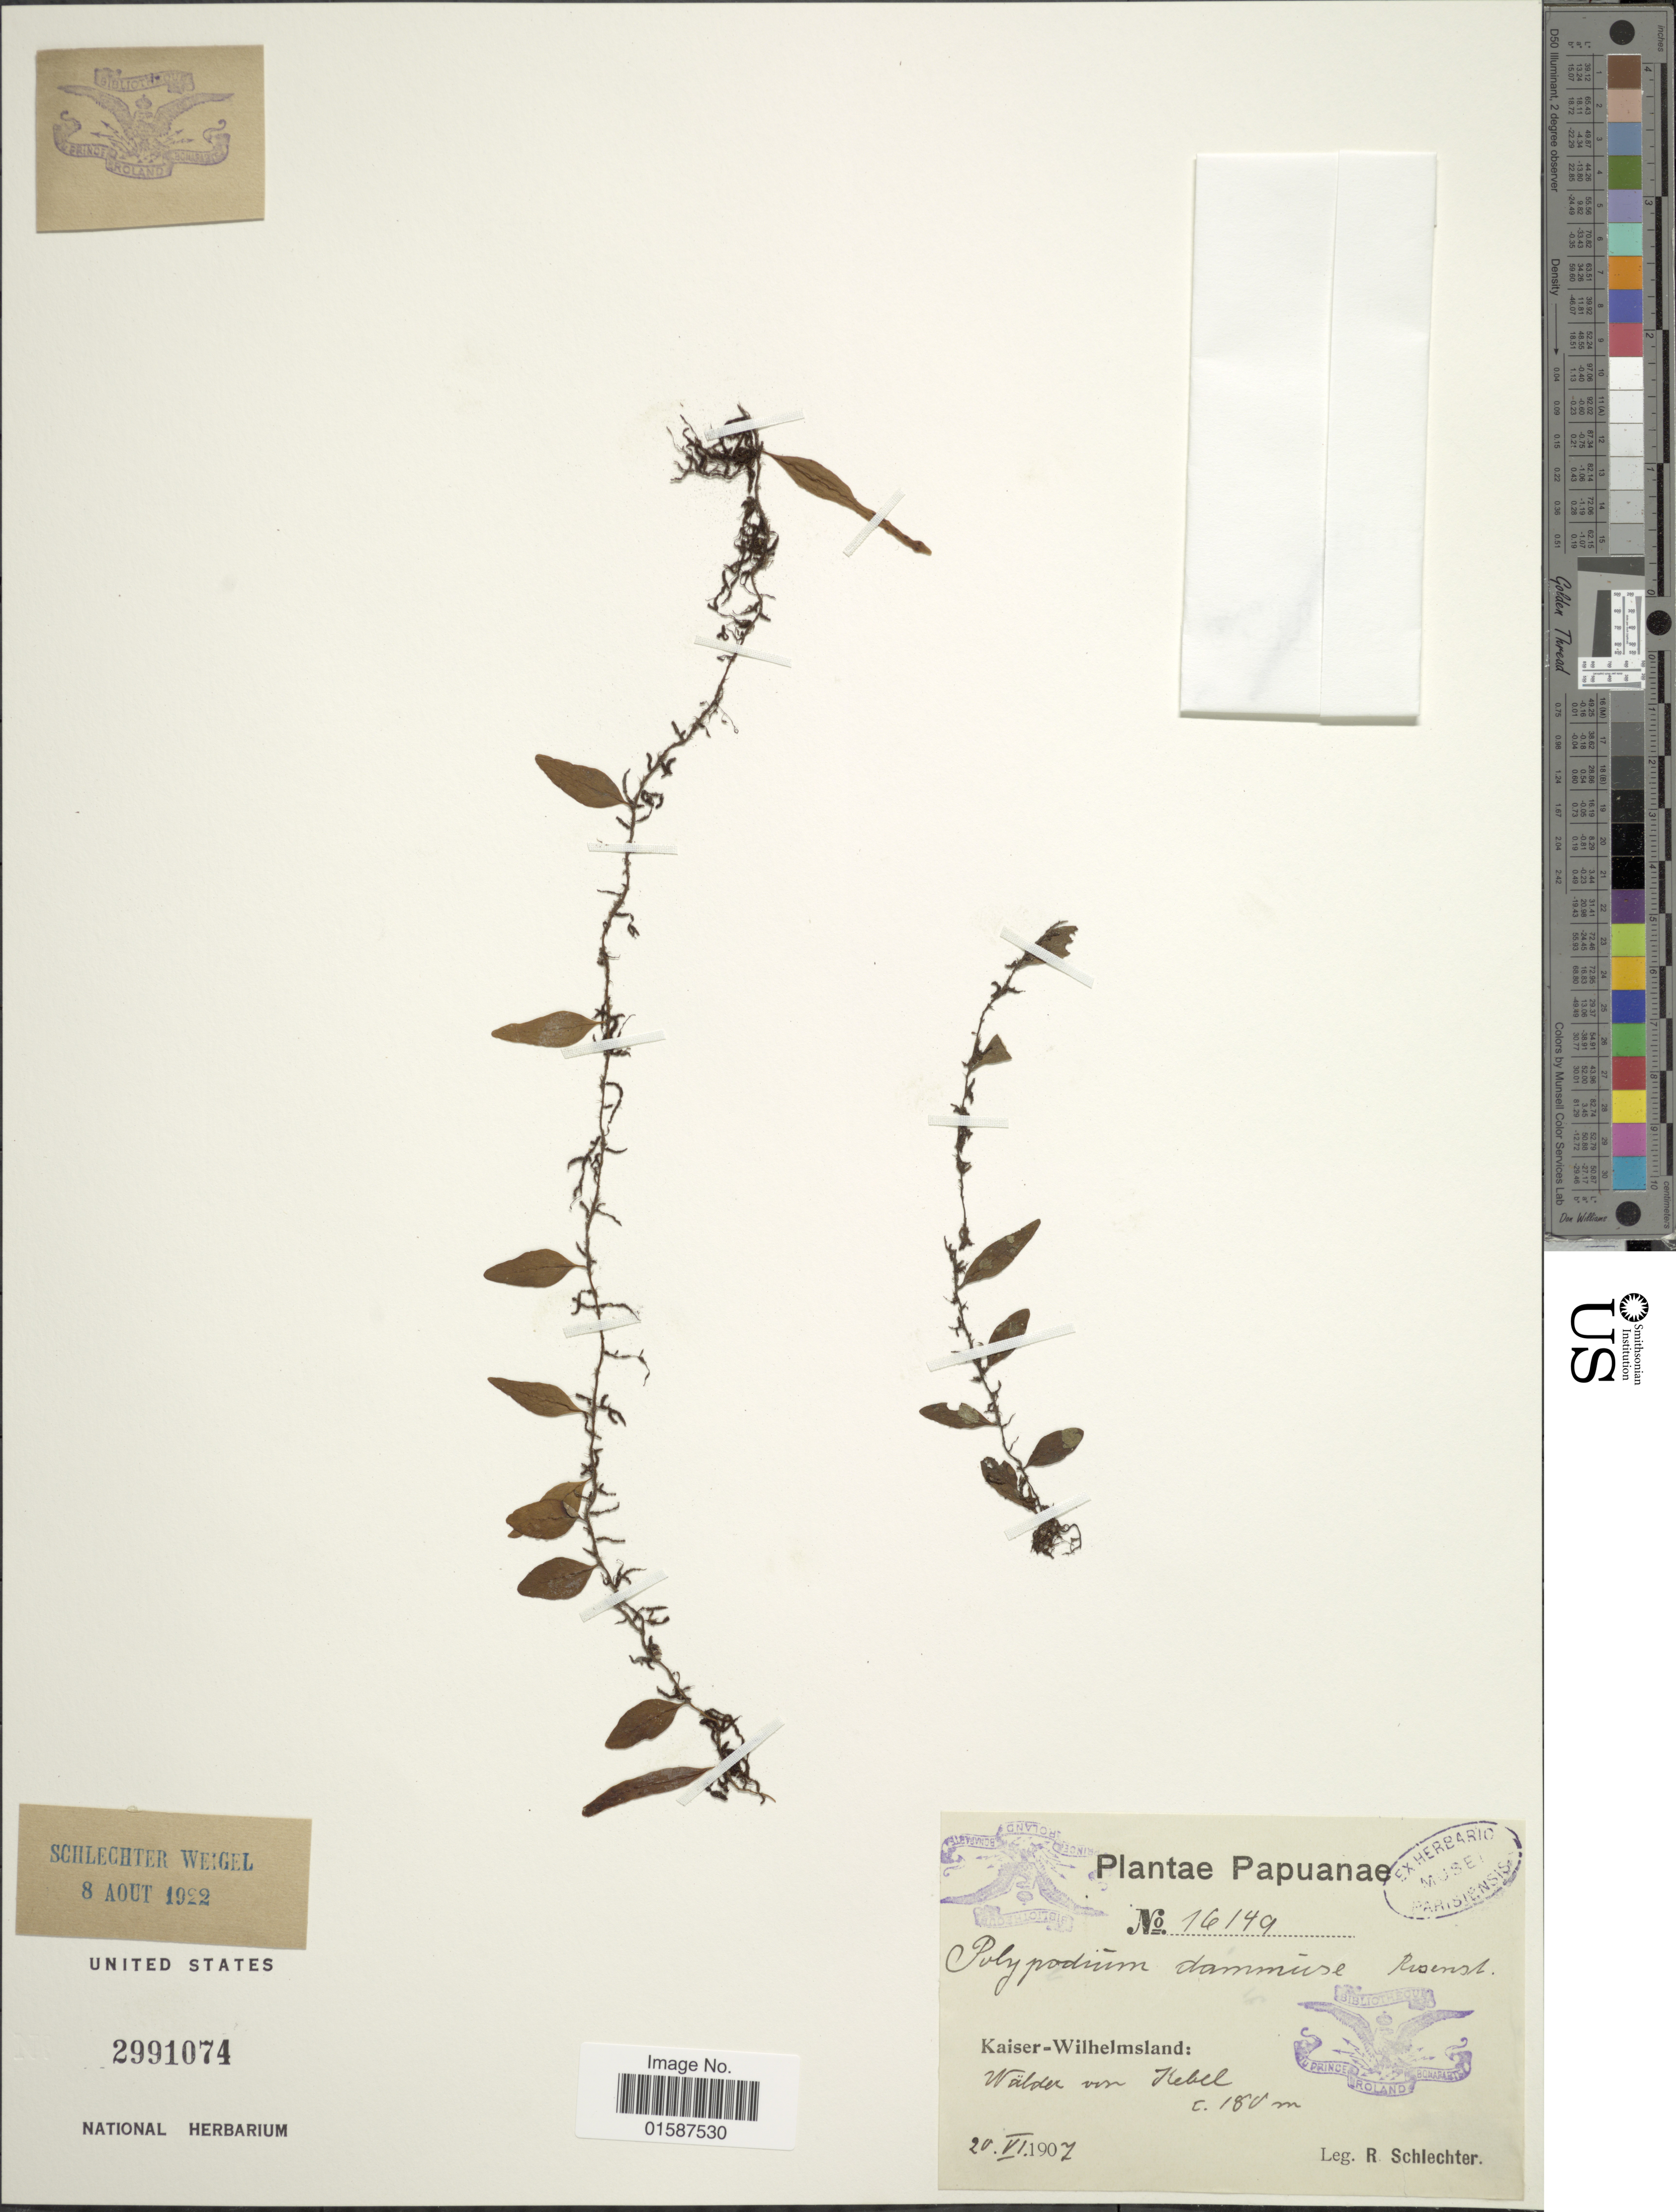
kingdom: Plantae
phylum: Tracheophyta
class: Polypodiopsida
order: Polypodiales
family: Polypodiaceae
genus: Lemmaphyllum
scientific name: Lemmaphyllum accedens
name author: (Blume) Donk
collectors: F. R. R. Schlechter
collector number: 16149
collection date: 1907-06-20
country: Papua New Guinea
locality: Papuanae, Kaiser-Wilhelmsland, Walder von rebel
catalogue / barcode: US 2991074